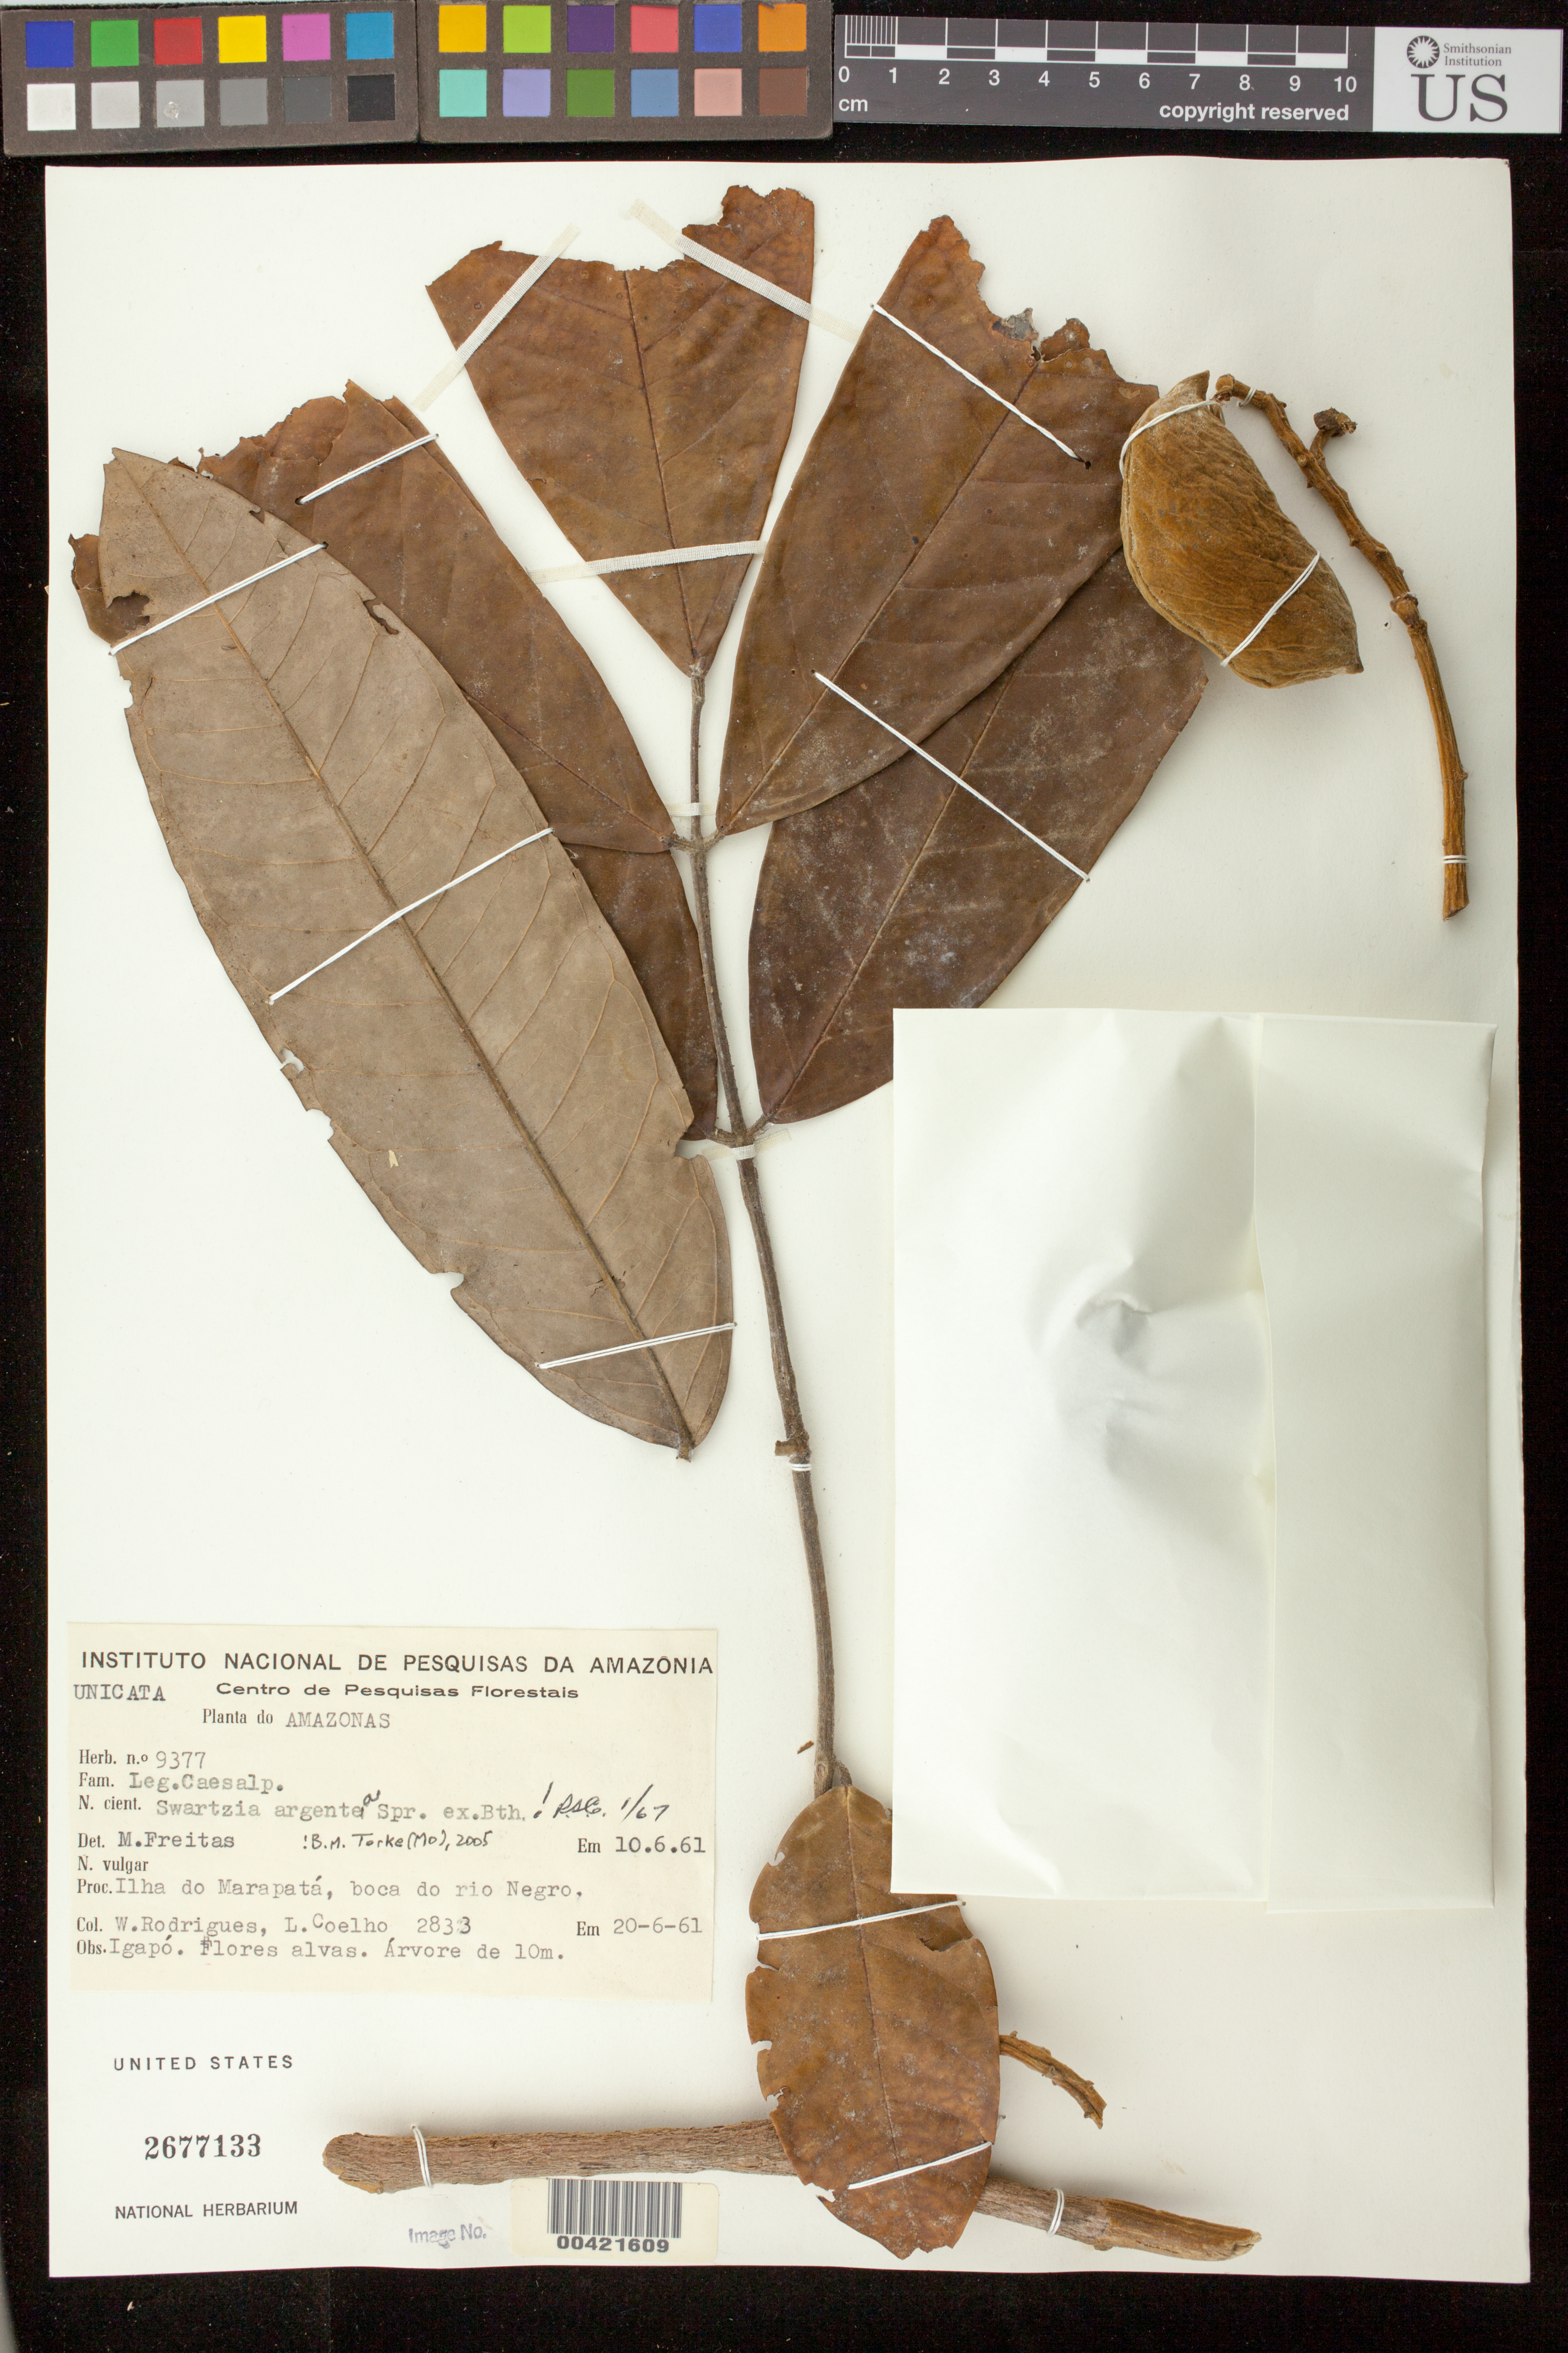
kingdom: Plantae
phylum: Tracheophyta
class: Magnoliopsida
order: Fabales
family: Fabaceae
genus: Swartzia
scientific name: Swartzia argentea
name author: Spruce ex Benth.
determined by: Torke, B. M., (MO)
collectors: W. A. Rodrigues & L. Coelho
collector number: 2833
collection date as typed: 20 Jun 1961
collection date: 1961-06-20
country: Brazil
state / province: Amazonas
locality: Ilha do Marapatá, boca do rio Negro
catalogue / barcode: US 2677133